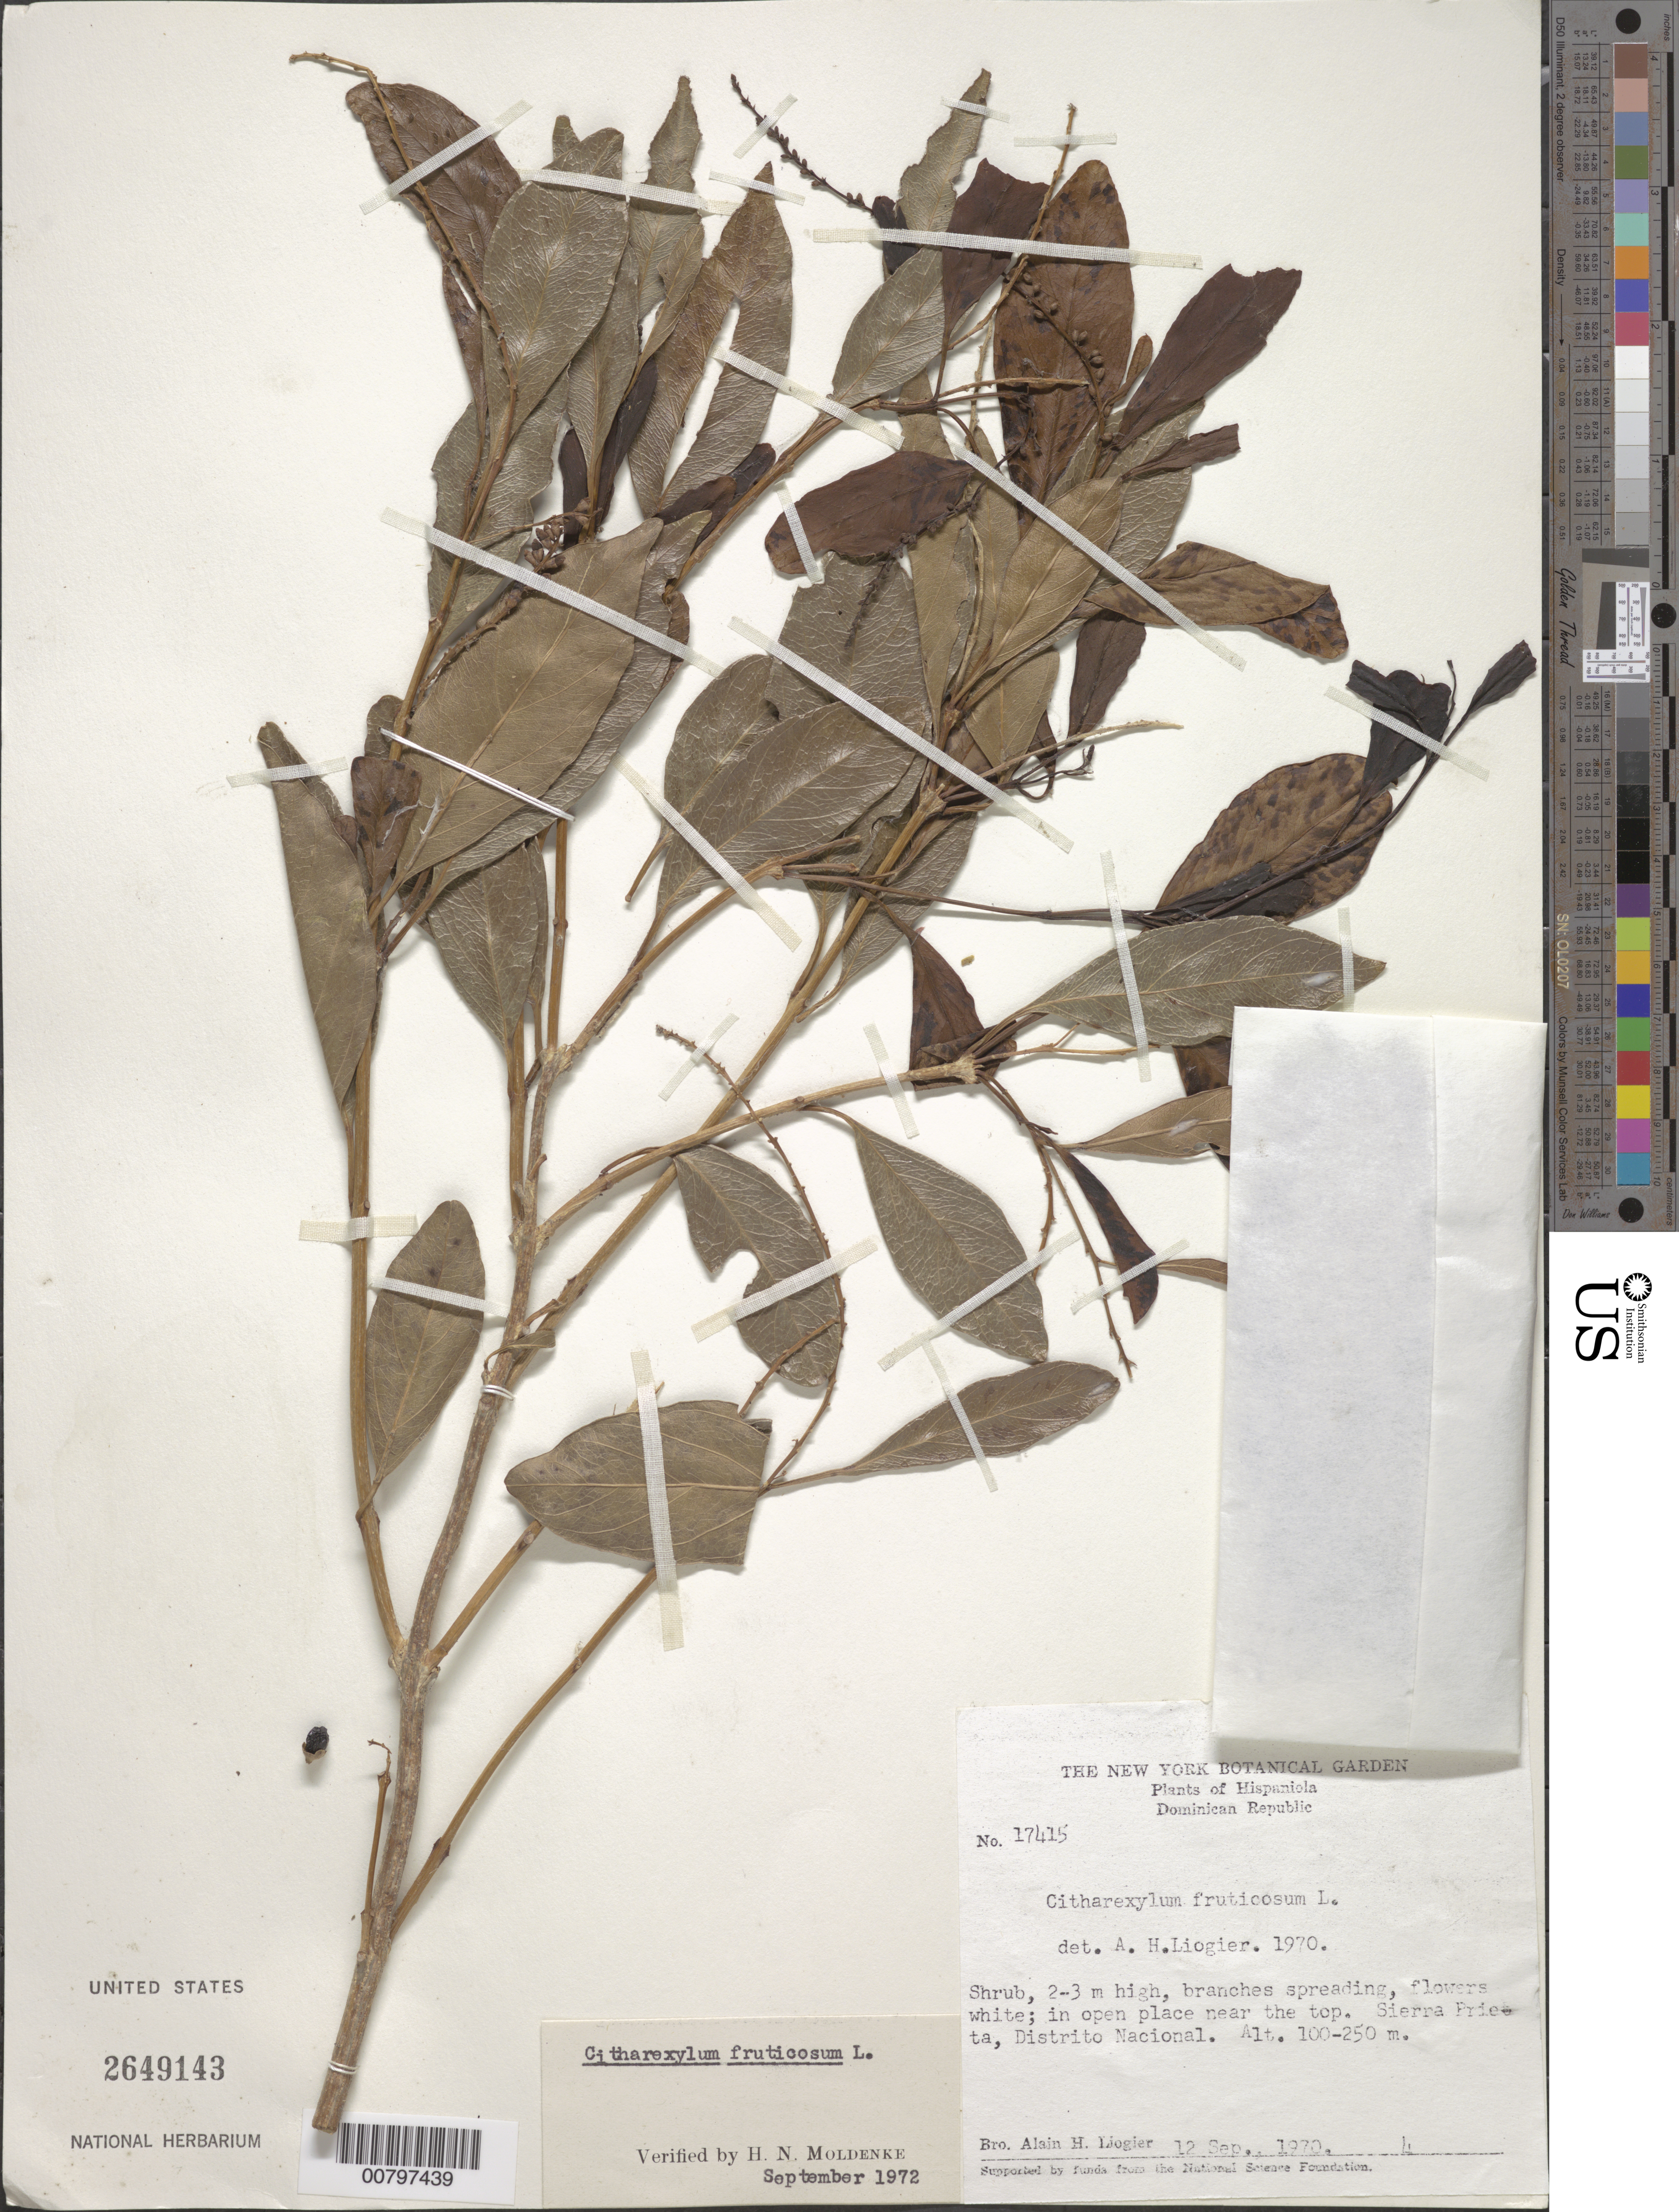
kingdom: Plantae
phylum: Tracheophyta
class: Magnoliopsida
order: Lamiales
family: Verbenaceae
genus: Citharexylum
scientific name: Citharexylum spinosum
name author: L.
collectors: A. H. Liogier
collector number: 17415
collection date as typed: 12 Sep 1970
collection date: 1970-09-12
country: Dominican Republic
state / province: Distrito Nacional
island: Hispaniola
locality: Sierra Prieta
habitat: Open place near the top mountain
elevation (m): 100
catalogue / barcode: US 2649143